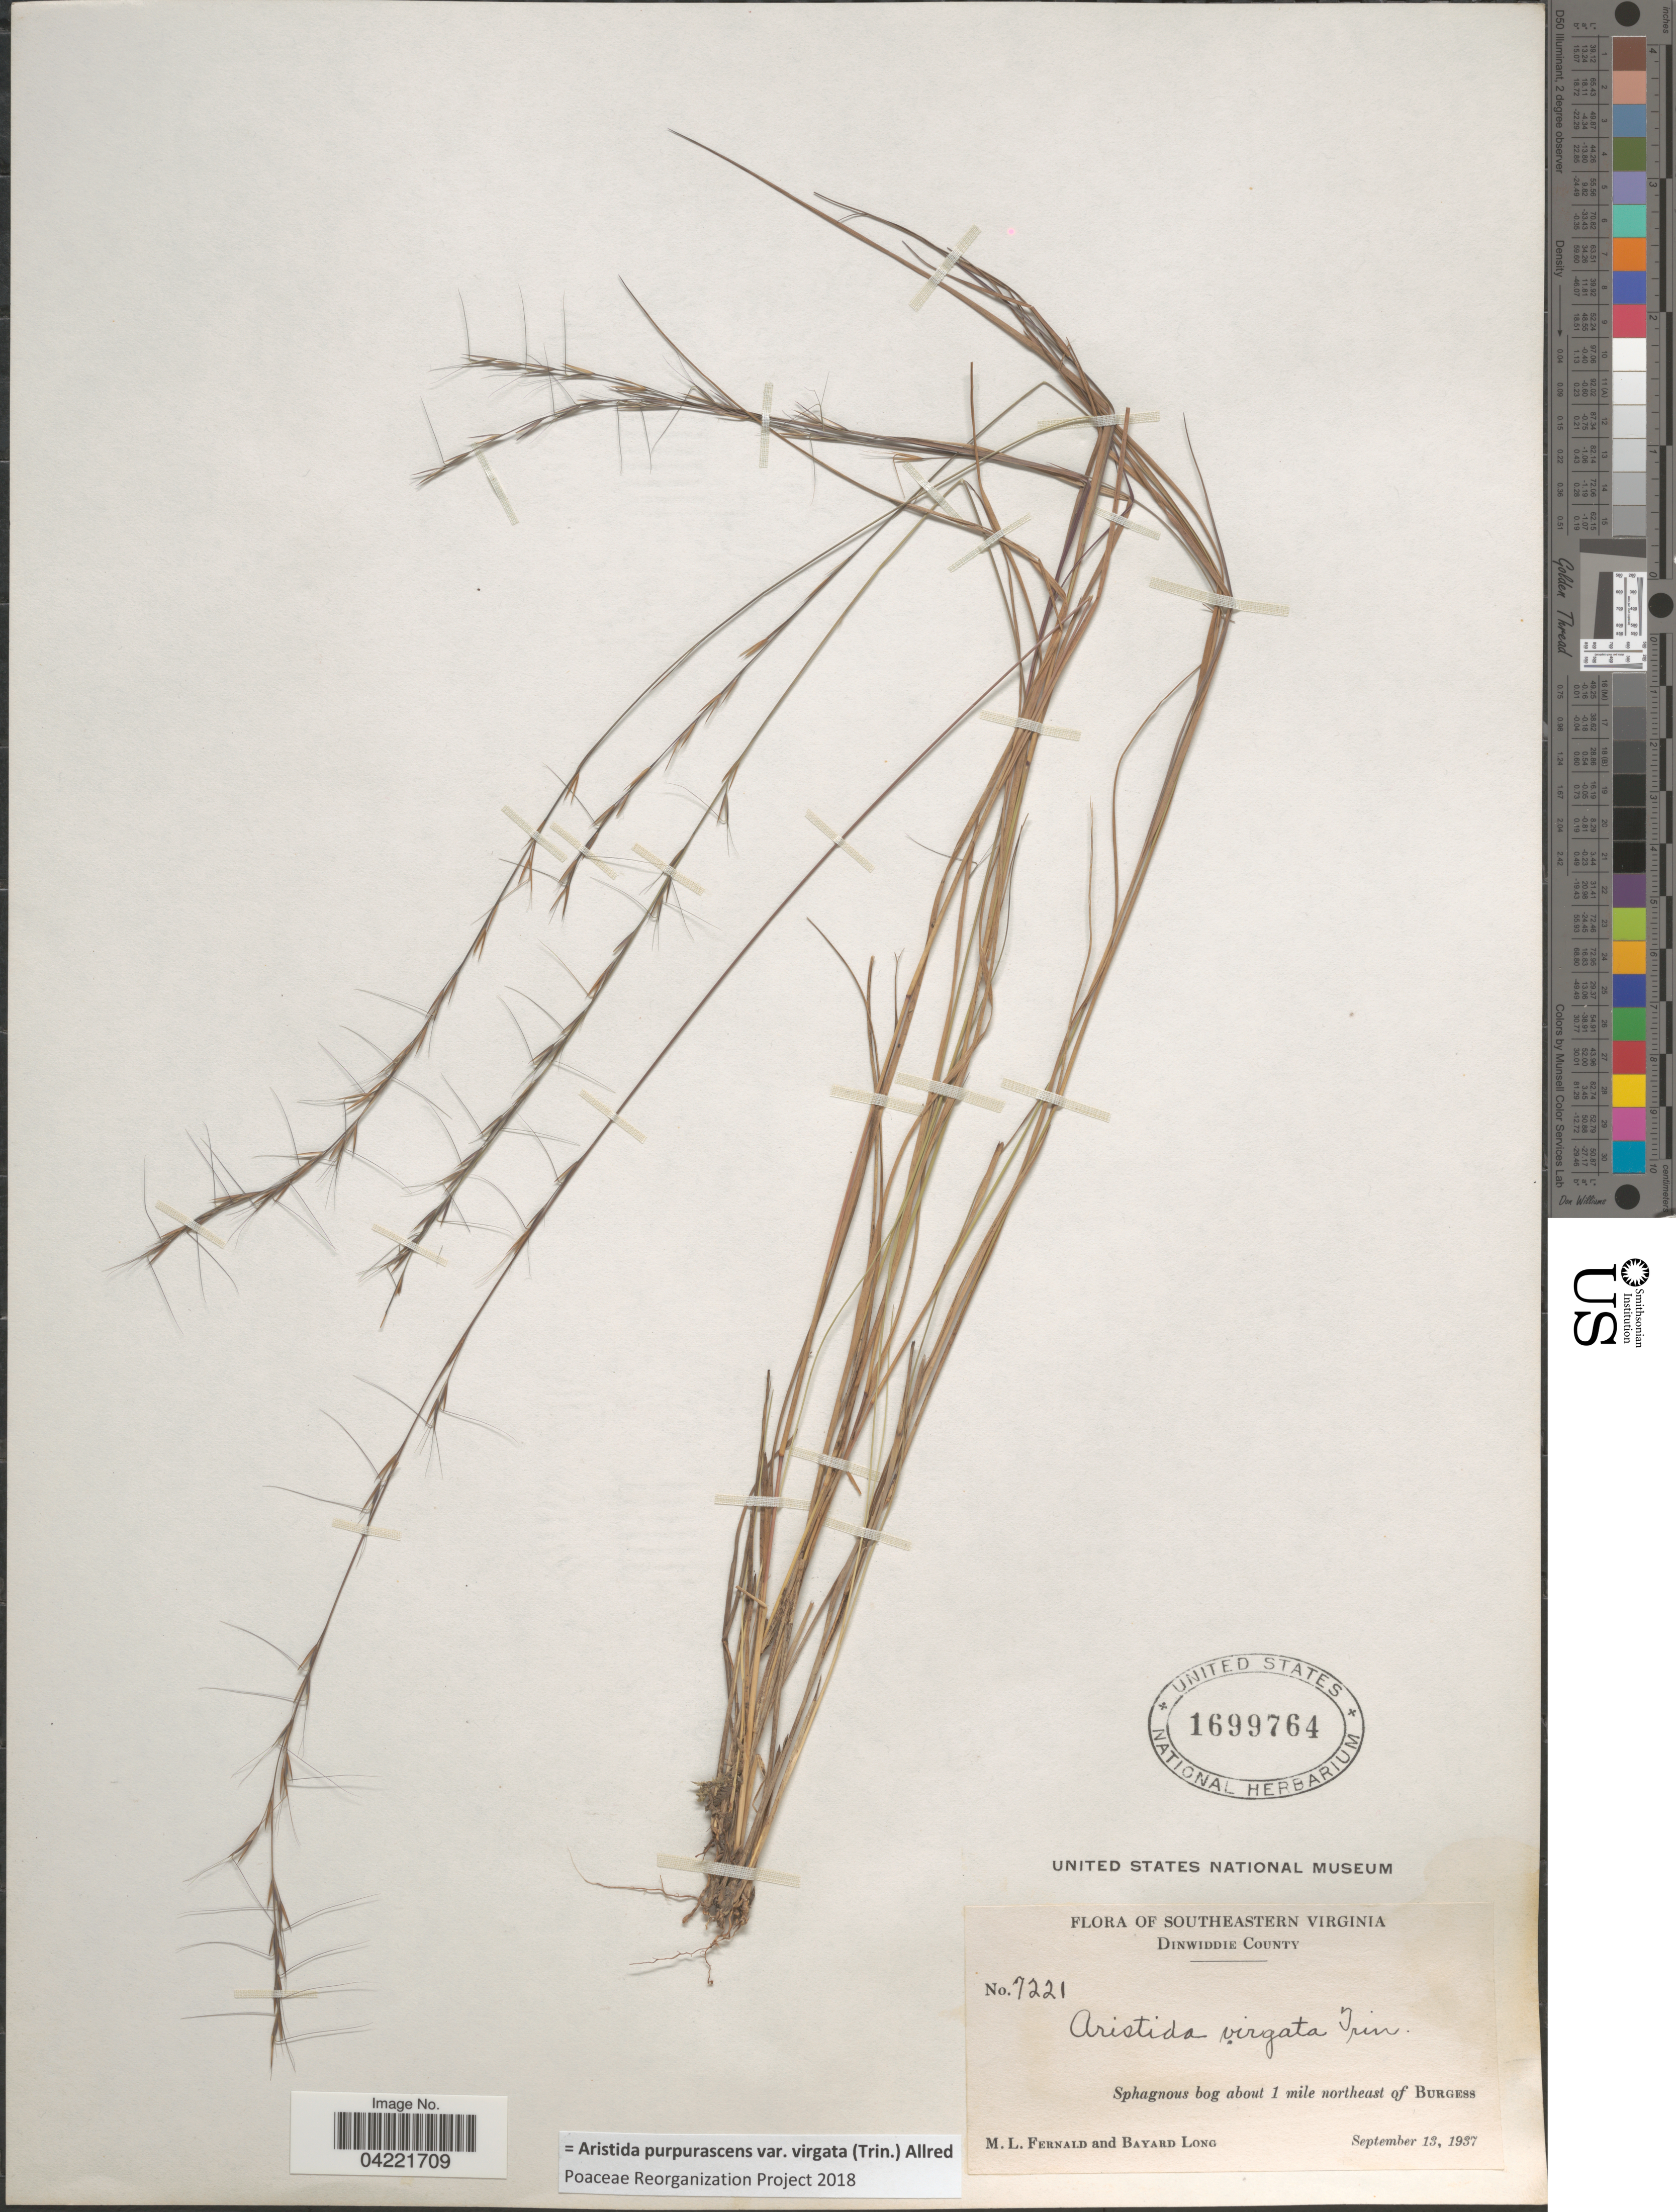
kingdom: Plantae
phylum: Tracheophyta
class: Liliopsida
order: Poales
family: Poaceae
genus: Aristida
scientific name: Aristida purpurascens var. virgata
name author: (Trin.) Allred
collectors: M. L. Fernald & B. Long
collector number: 7221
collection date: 1937-09-13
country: United States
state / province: Virginia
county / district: Dinwiddie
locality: Southeastern Virginia. Dinwiddie county. Sphagnous bog about 1 miles northeast of Burgess.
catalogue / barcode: US 1699764